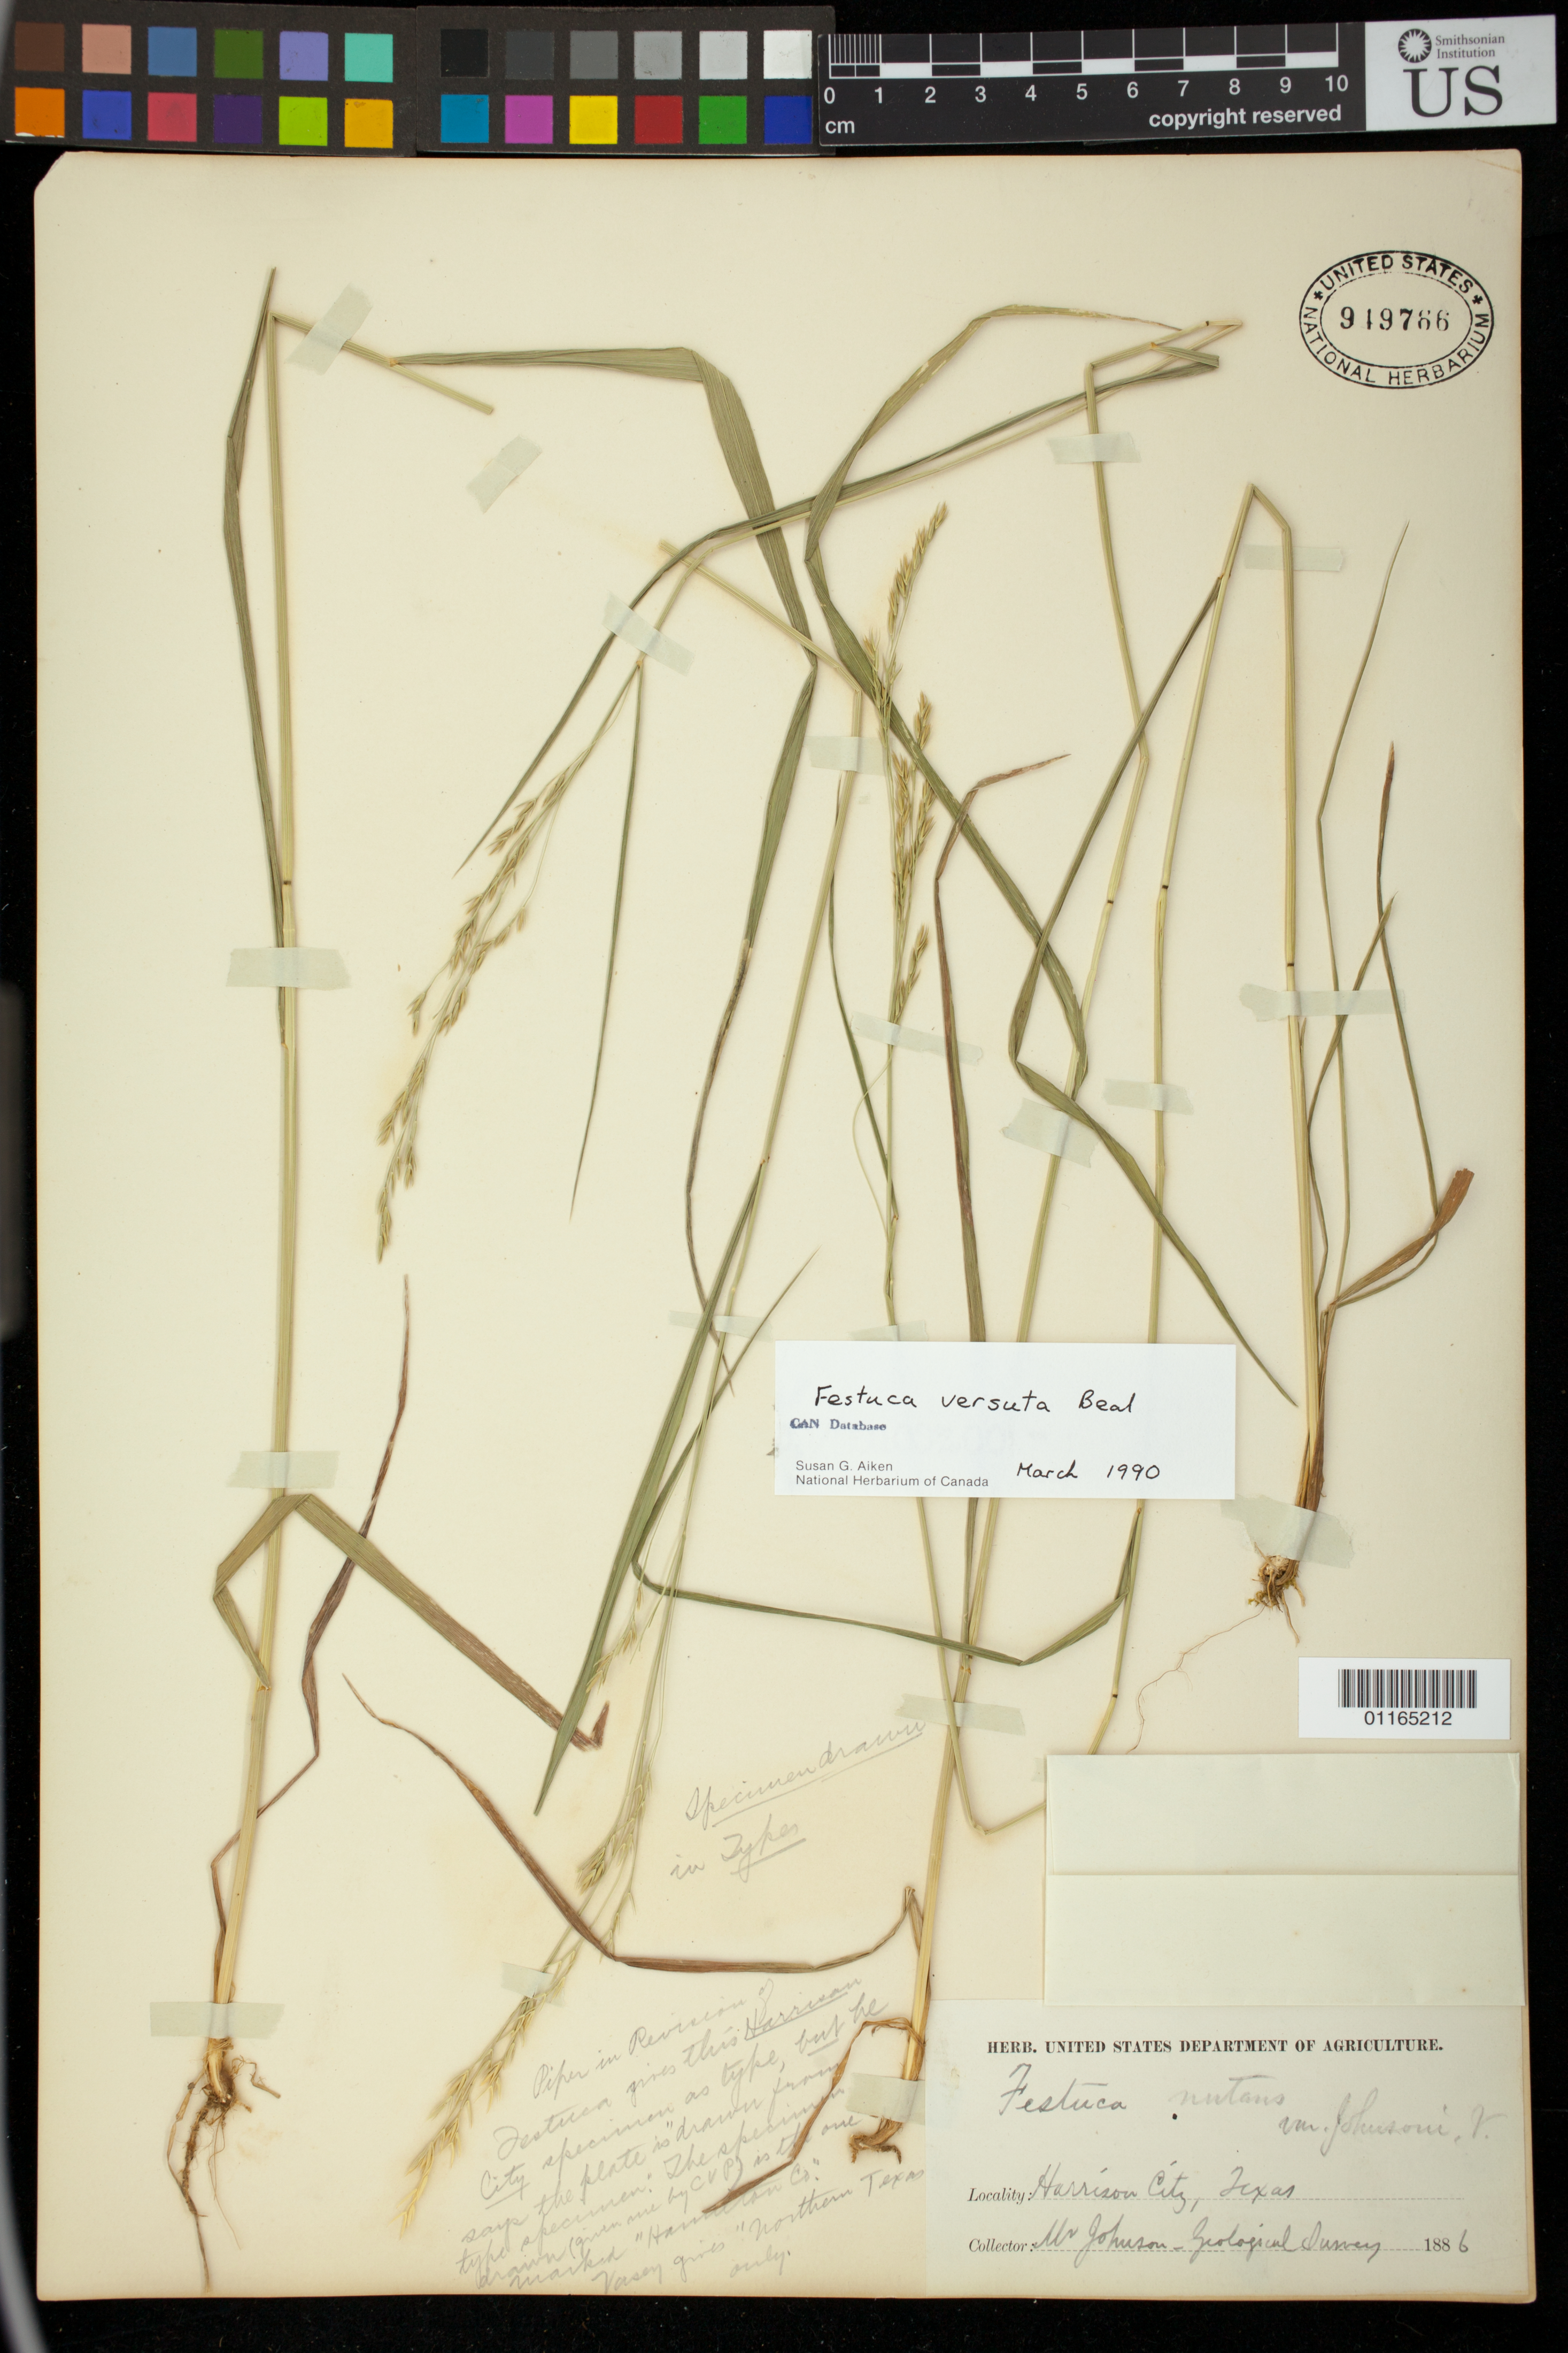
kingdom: Plantae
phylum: Tracheophyta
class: Liliopsida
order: Poales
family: Poaceae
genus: Festuca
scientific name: Festuca nutans var. johnsonii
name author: Vasey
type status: Type Collection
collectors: -- Johnson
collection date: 1886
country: United States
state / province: Texas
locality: Harrison City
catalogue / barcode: US 919786